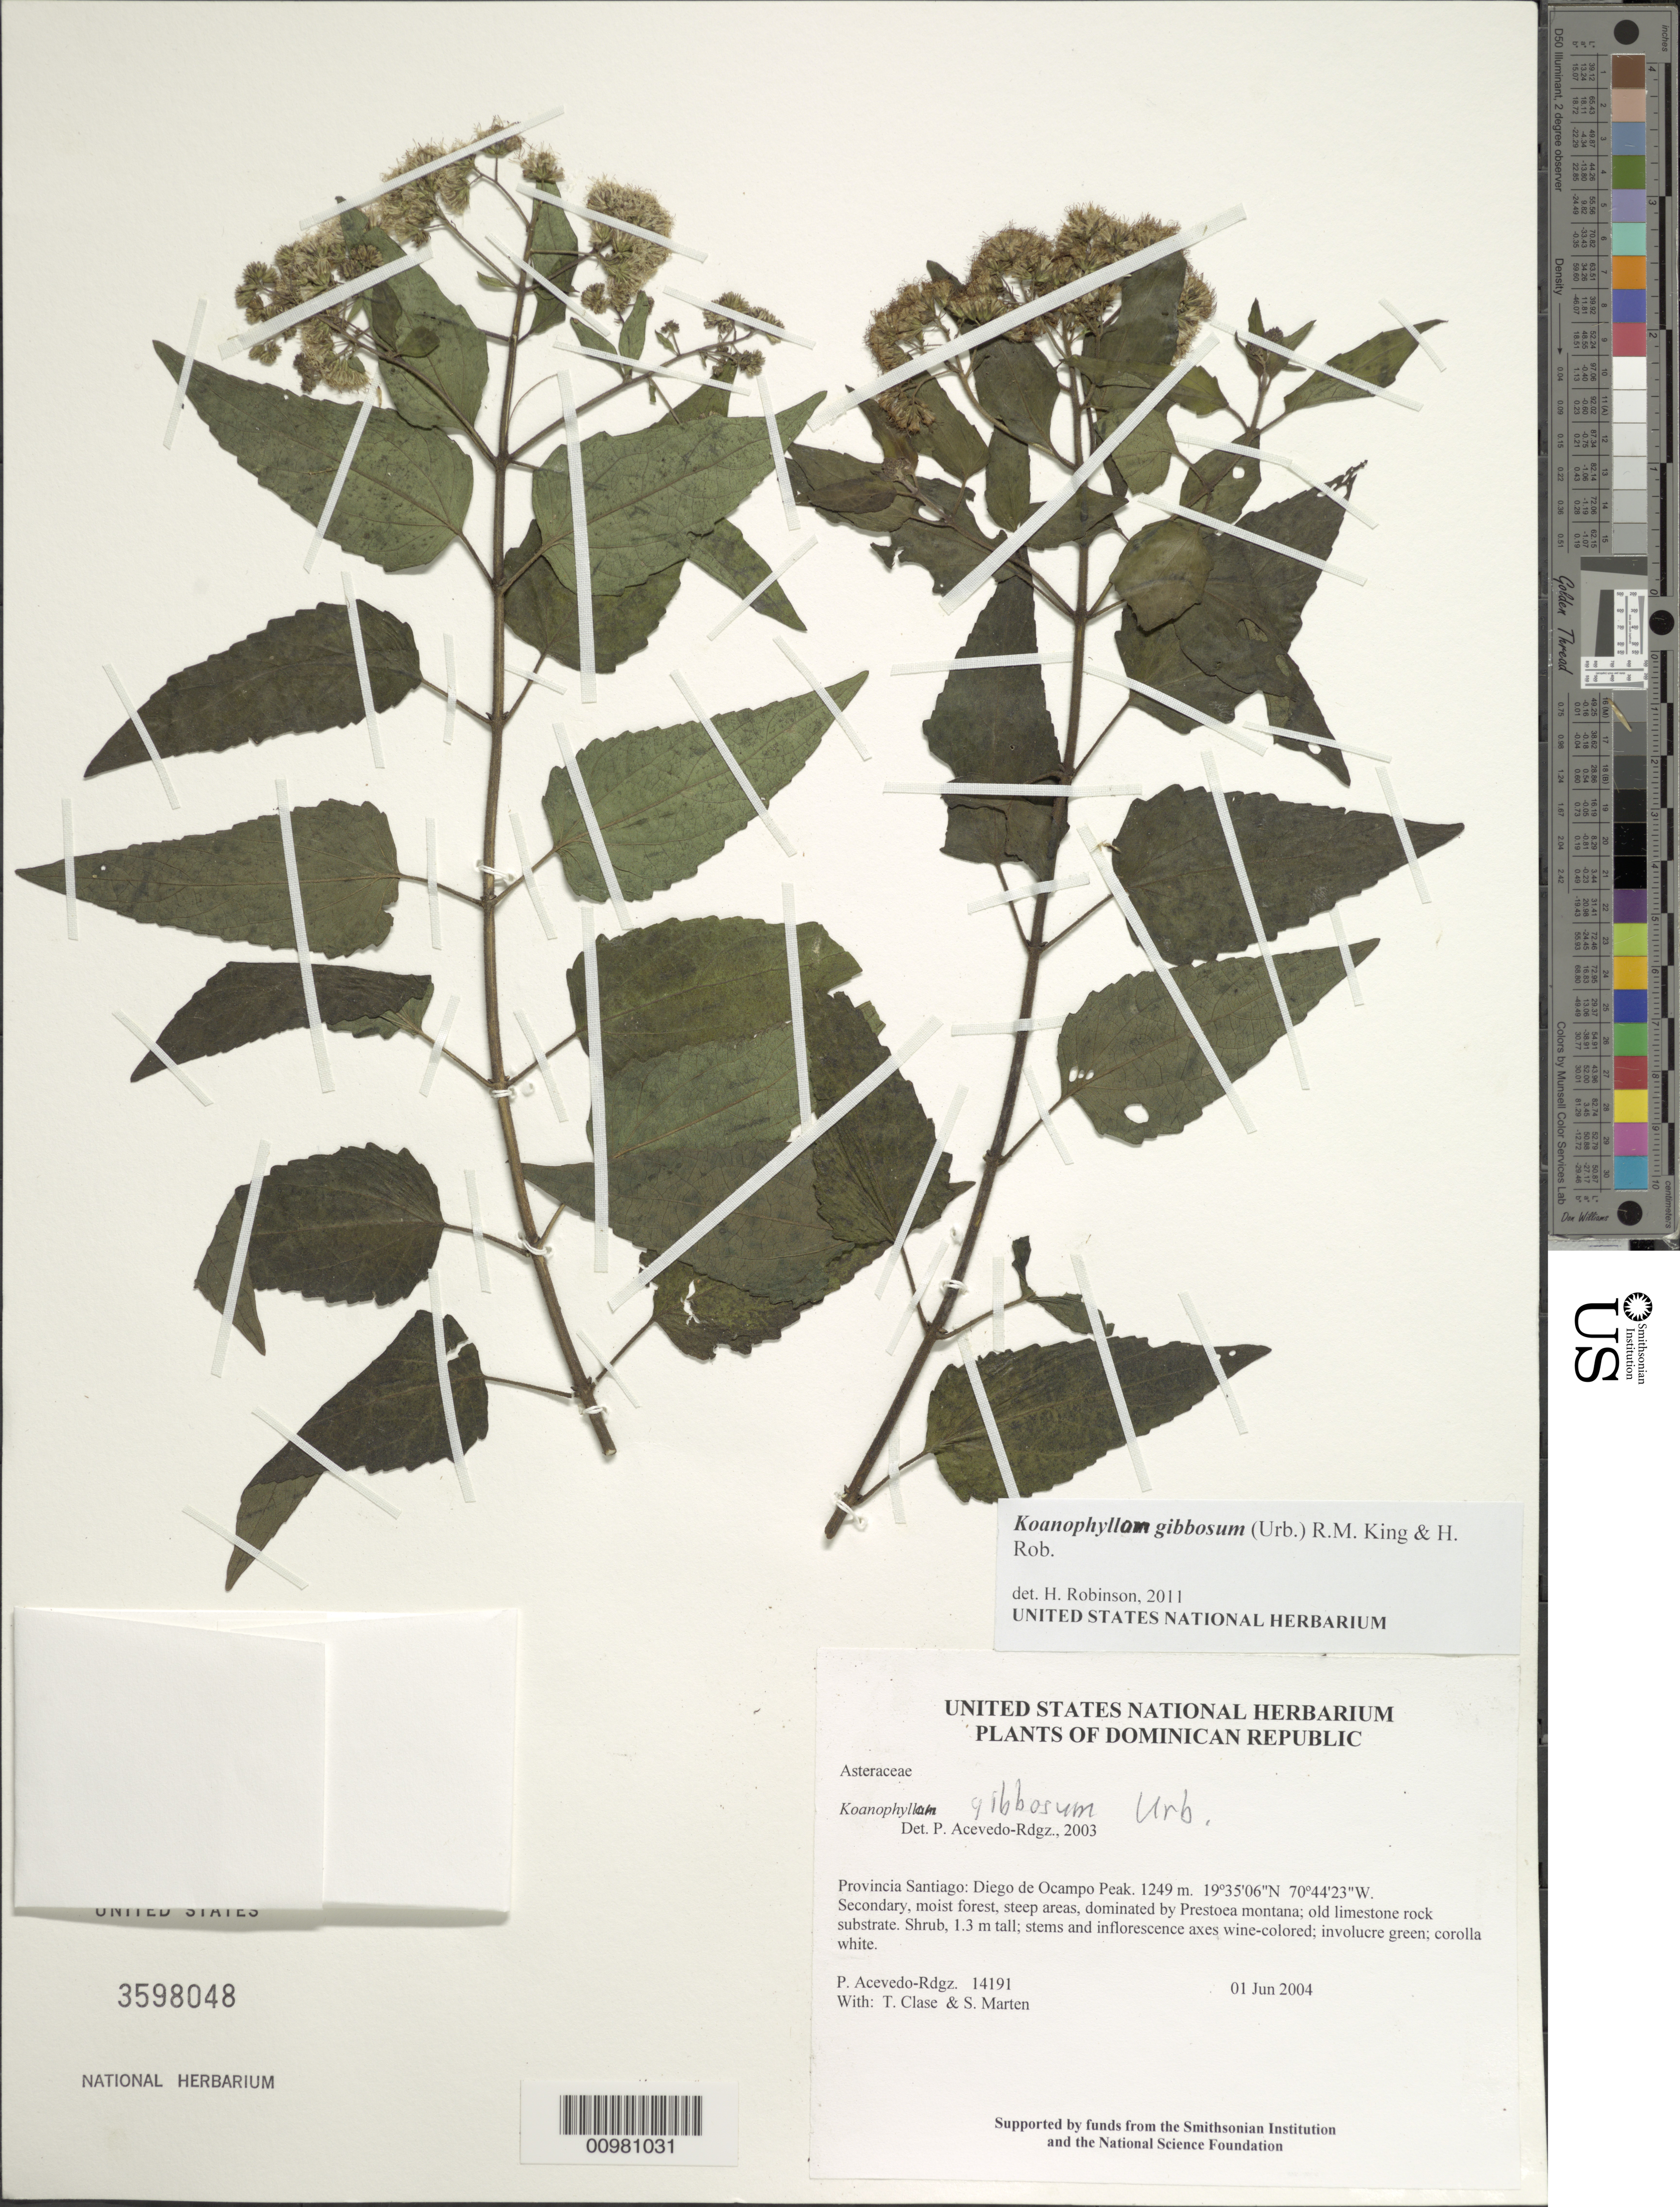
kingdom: Plantae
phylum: Tracheophyta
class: Magnoliopsida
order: Asterales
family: Asteraceae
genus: Koanophyllon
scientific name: Koanophyllon gibbosum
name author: (Urb.) R.M. King & H. Rob.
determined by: Robinson, Harold E., (US)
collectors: P. Acevedo-Rodr., T. Clase & S. Marten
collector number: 14191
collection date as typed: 01 Jun 2004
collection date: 2004-06-01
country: Dominican Republic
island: Hispaniola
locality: Provincia Santiago: Diego de Ocampo Peak.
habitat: Secondary, moist forest, steep areas, dominated by Prestoea montana; old limestone rock substrate.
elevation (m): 1249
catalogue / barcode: US 3598048